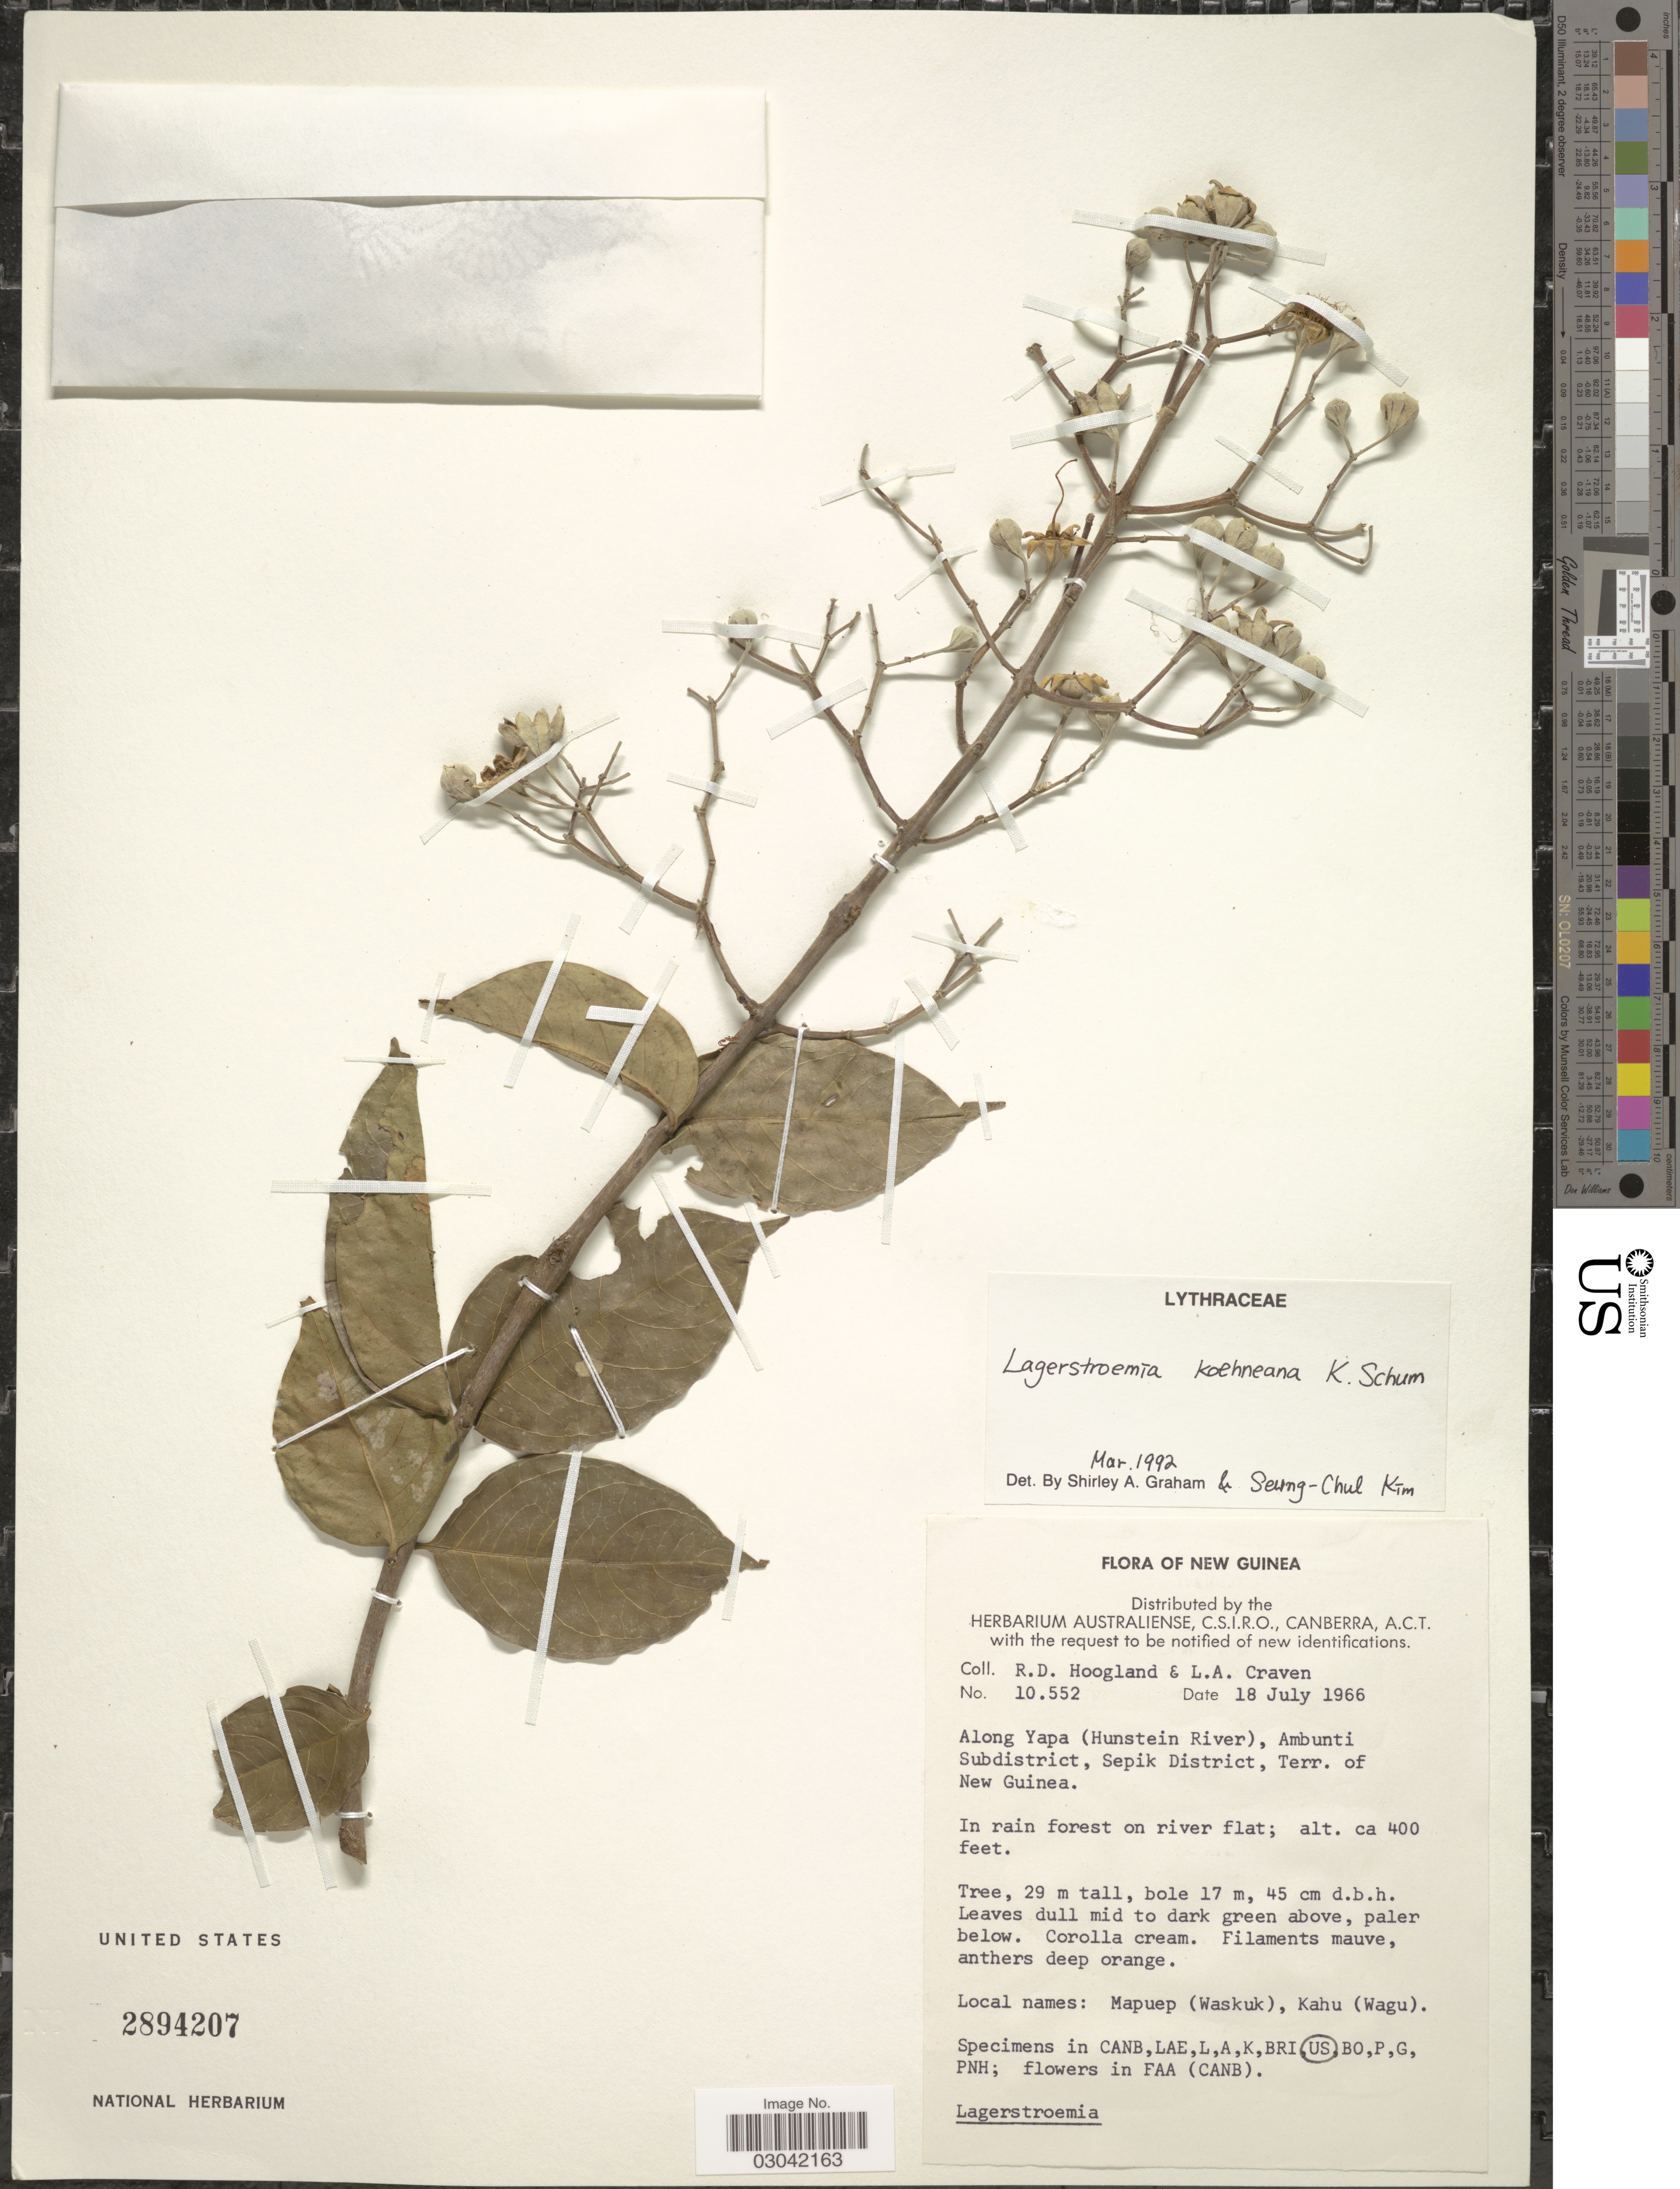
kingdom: Plantae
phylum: Tracheophyta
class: Magnoliopsida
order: Myrtales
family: Lythraceae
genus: Lagerstroemia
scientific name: Lagerstroemia koehneana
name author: K. Schum.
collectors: R. D. Hoogland & L. A. Craven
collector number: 10552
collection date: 1966-07-18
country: Papua New Guinea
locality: New Guinea. Along Yapa (Hunstein River), Ambunti Subdistrict, Sepik District, Terr. of New Guinea.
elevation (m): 122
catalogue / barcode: US 2894207